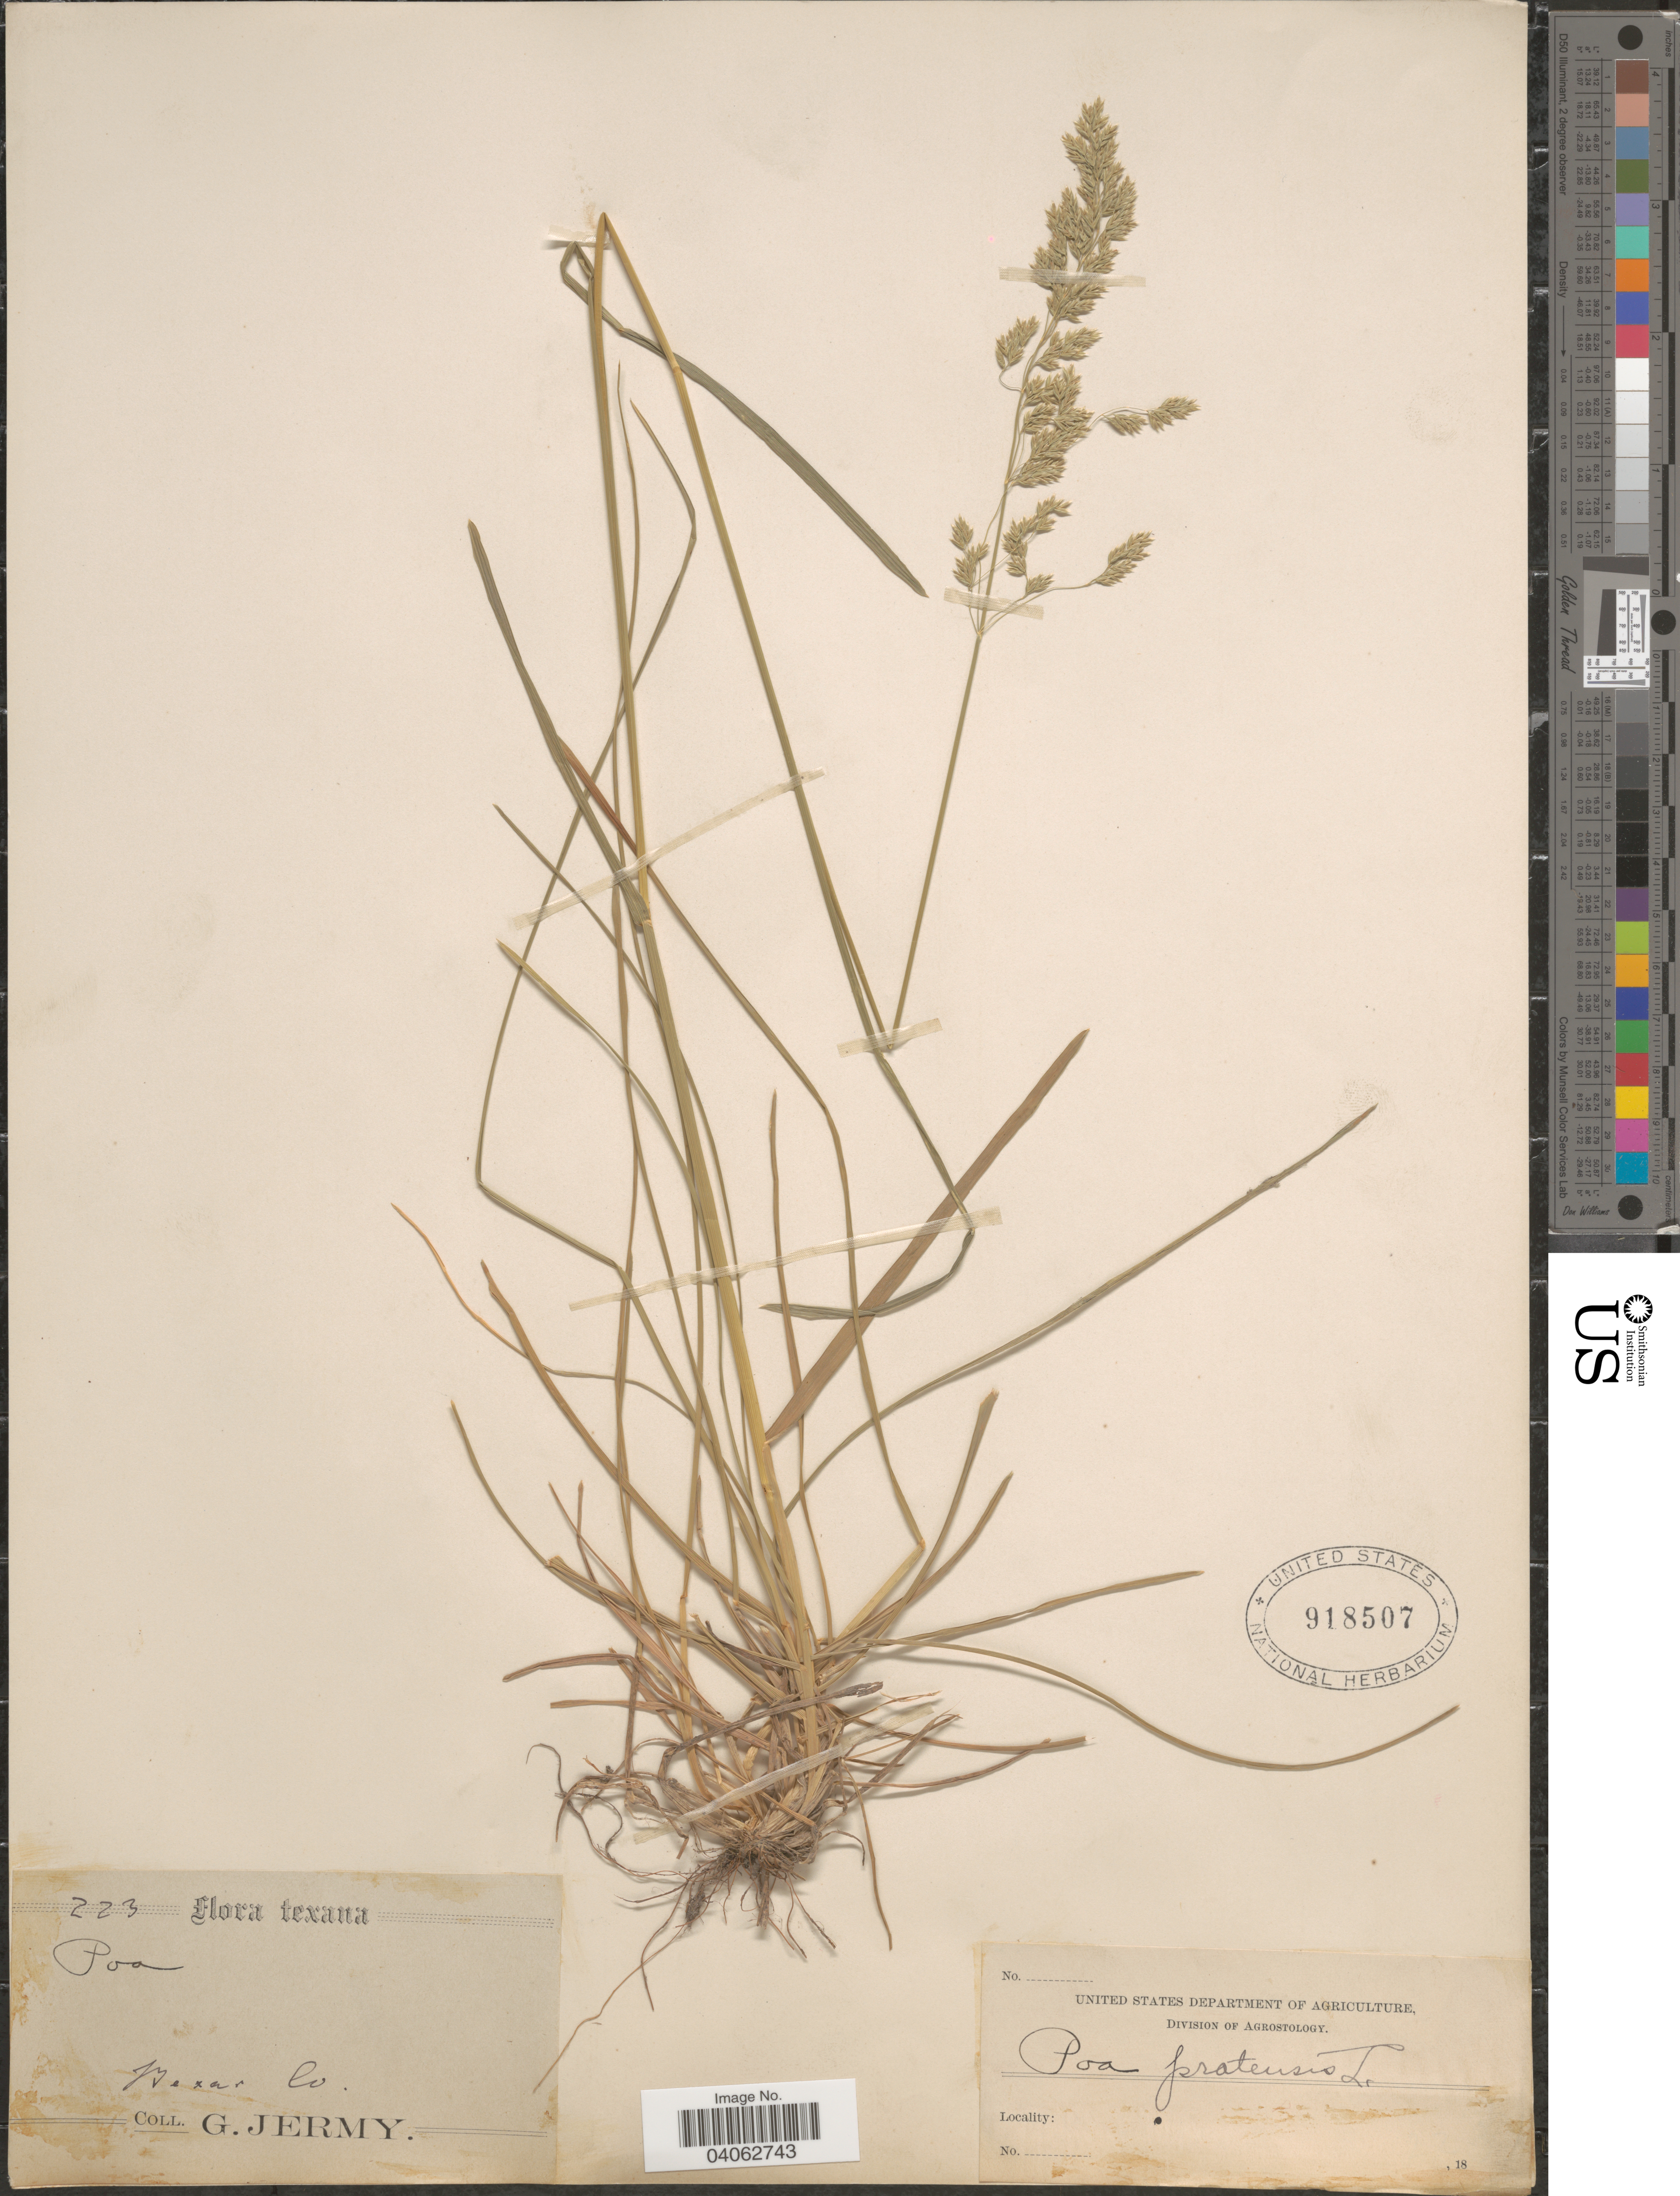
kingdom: Plantae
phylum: Tracheophyta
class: Liliopsida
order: Poales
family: Poaceae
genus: Poa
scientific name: Poa pratensis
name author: L.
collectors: G. Jermy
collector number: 223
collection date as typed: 18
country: United States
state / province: Texas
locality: Bexar Co.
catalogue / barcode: US 918507